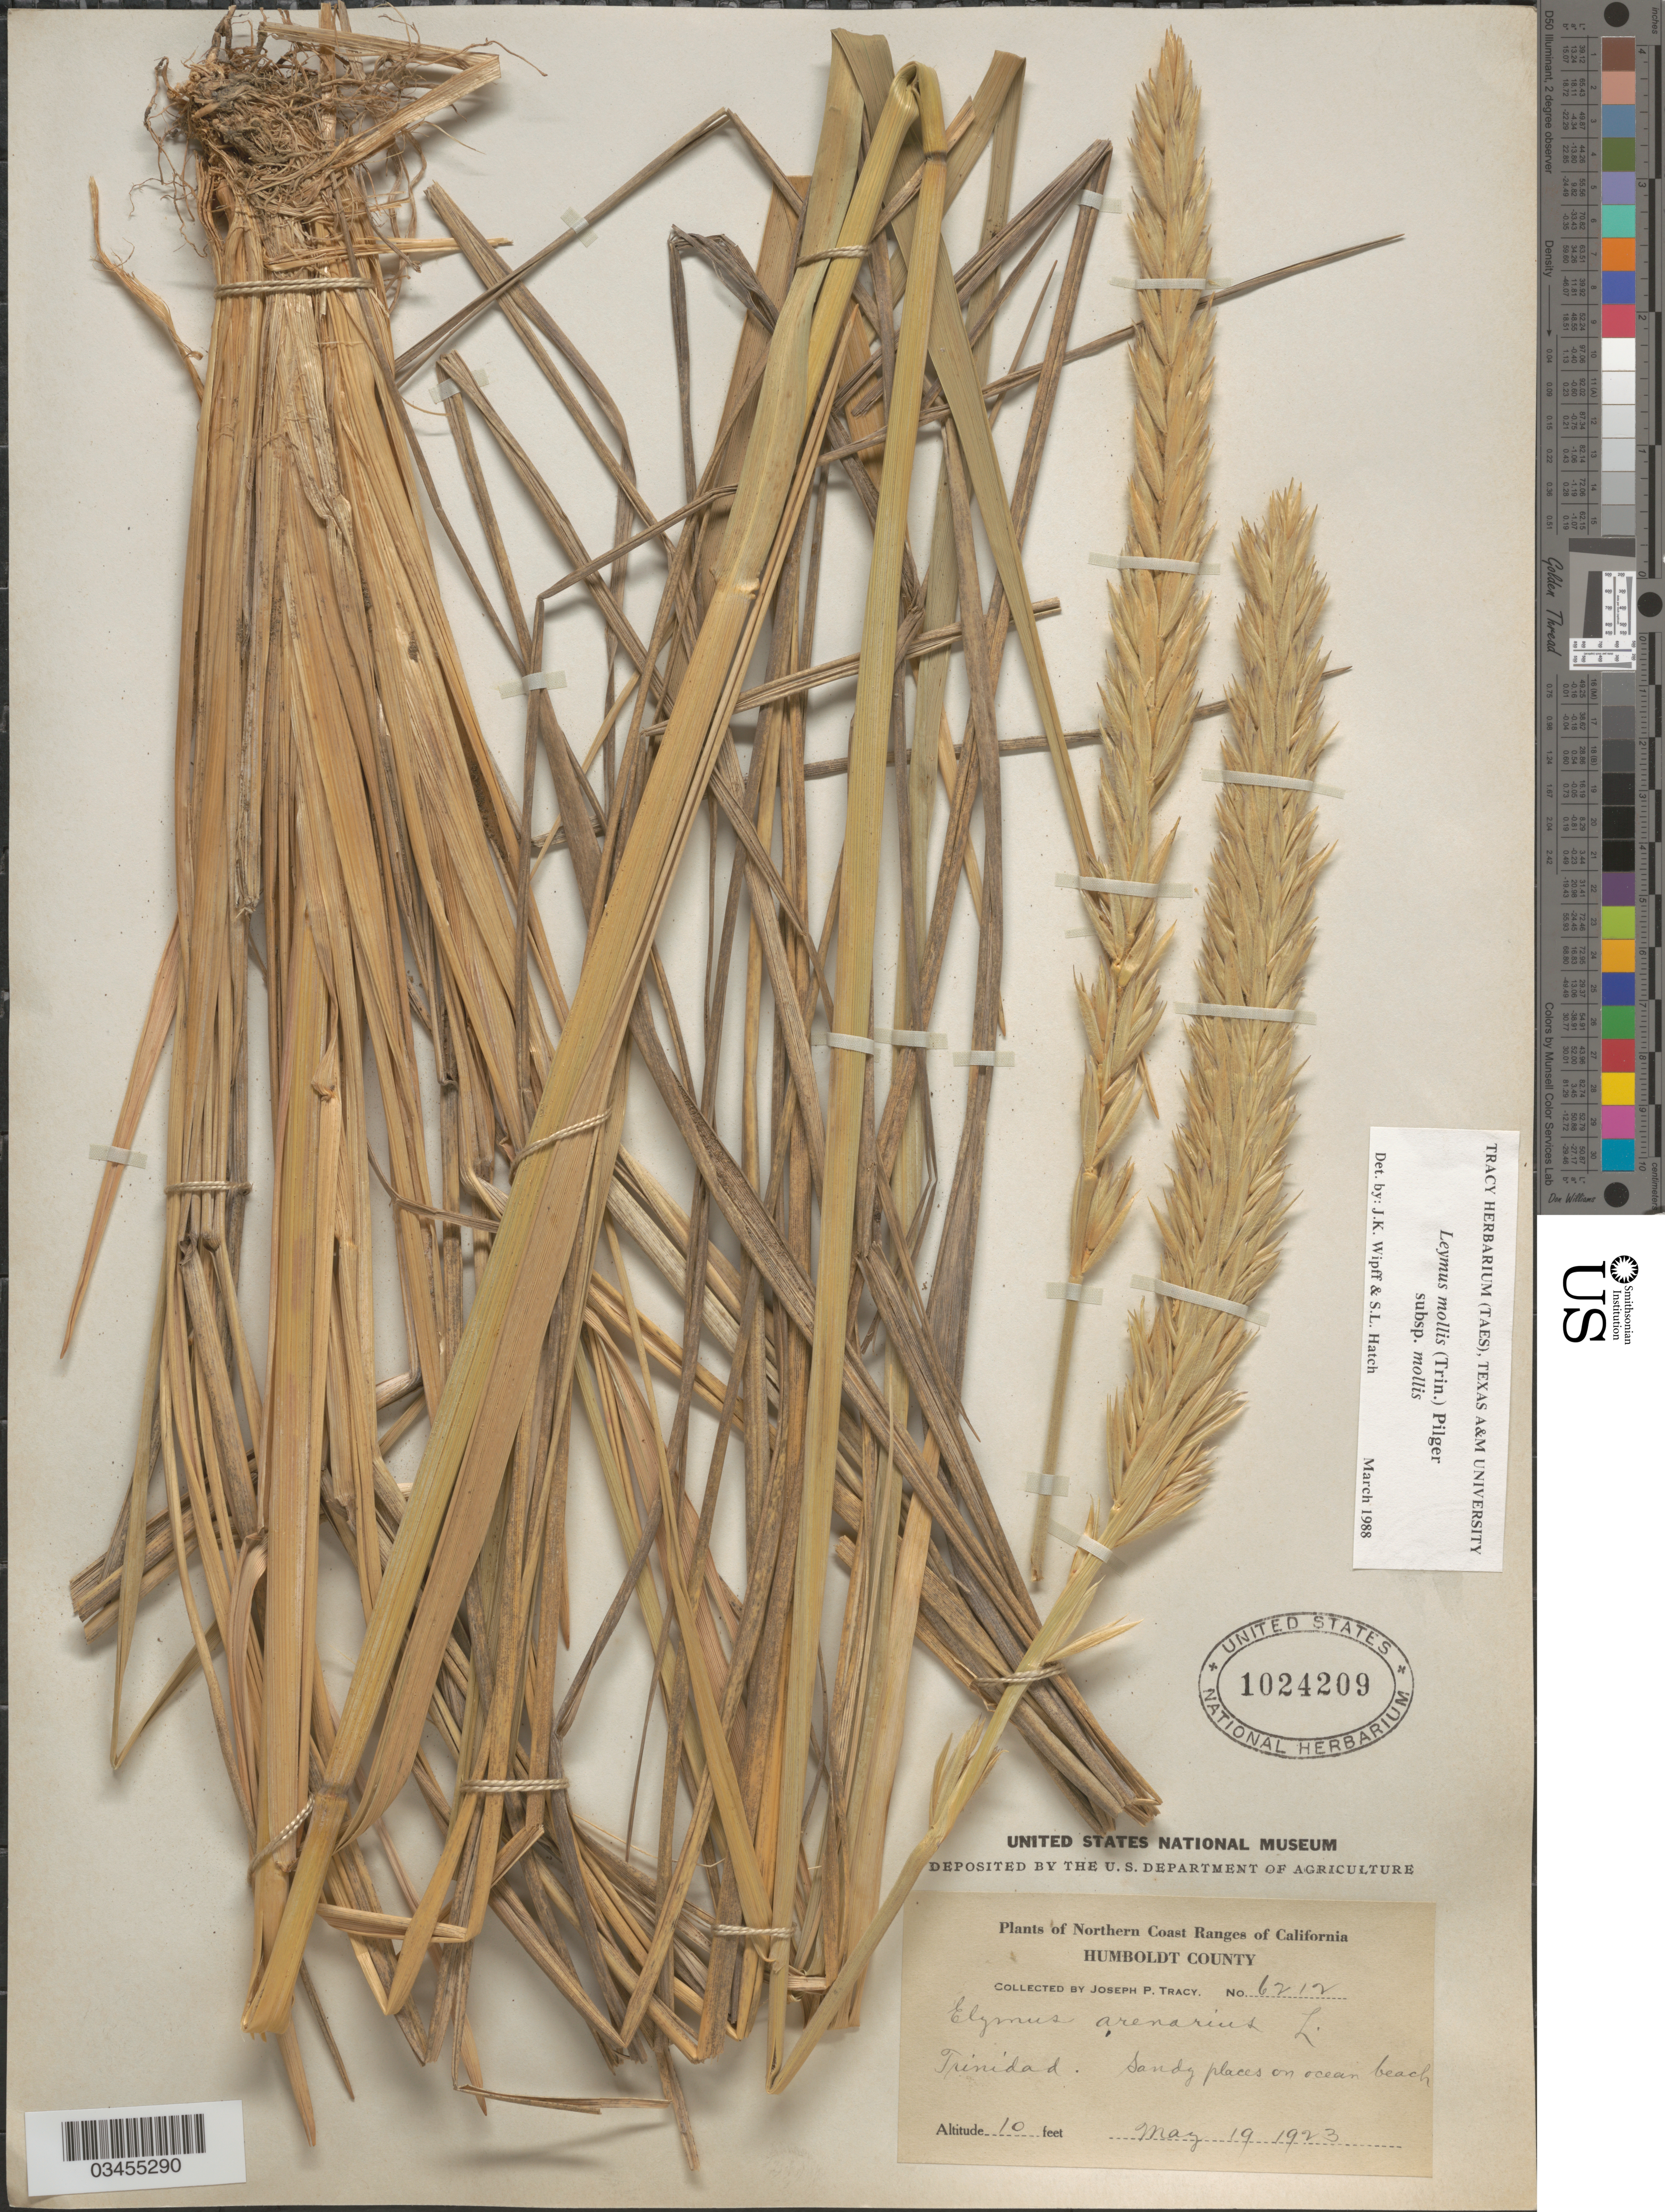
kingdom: Plantae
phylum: Tracheophyta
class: Liliopsida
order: Poales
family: Poaceae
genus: Leymus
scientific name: Leymus mollis subsp. mollis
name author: (Trin.) Pilg.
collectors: J. Tracy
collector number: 6212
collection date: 1923-05-19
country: United States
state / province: California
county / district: Humboldt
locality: Northern Coast Ranges of California. Humboldt County. Trinidad.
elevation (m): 3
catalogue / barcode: US 1024209